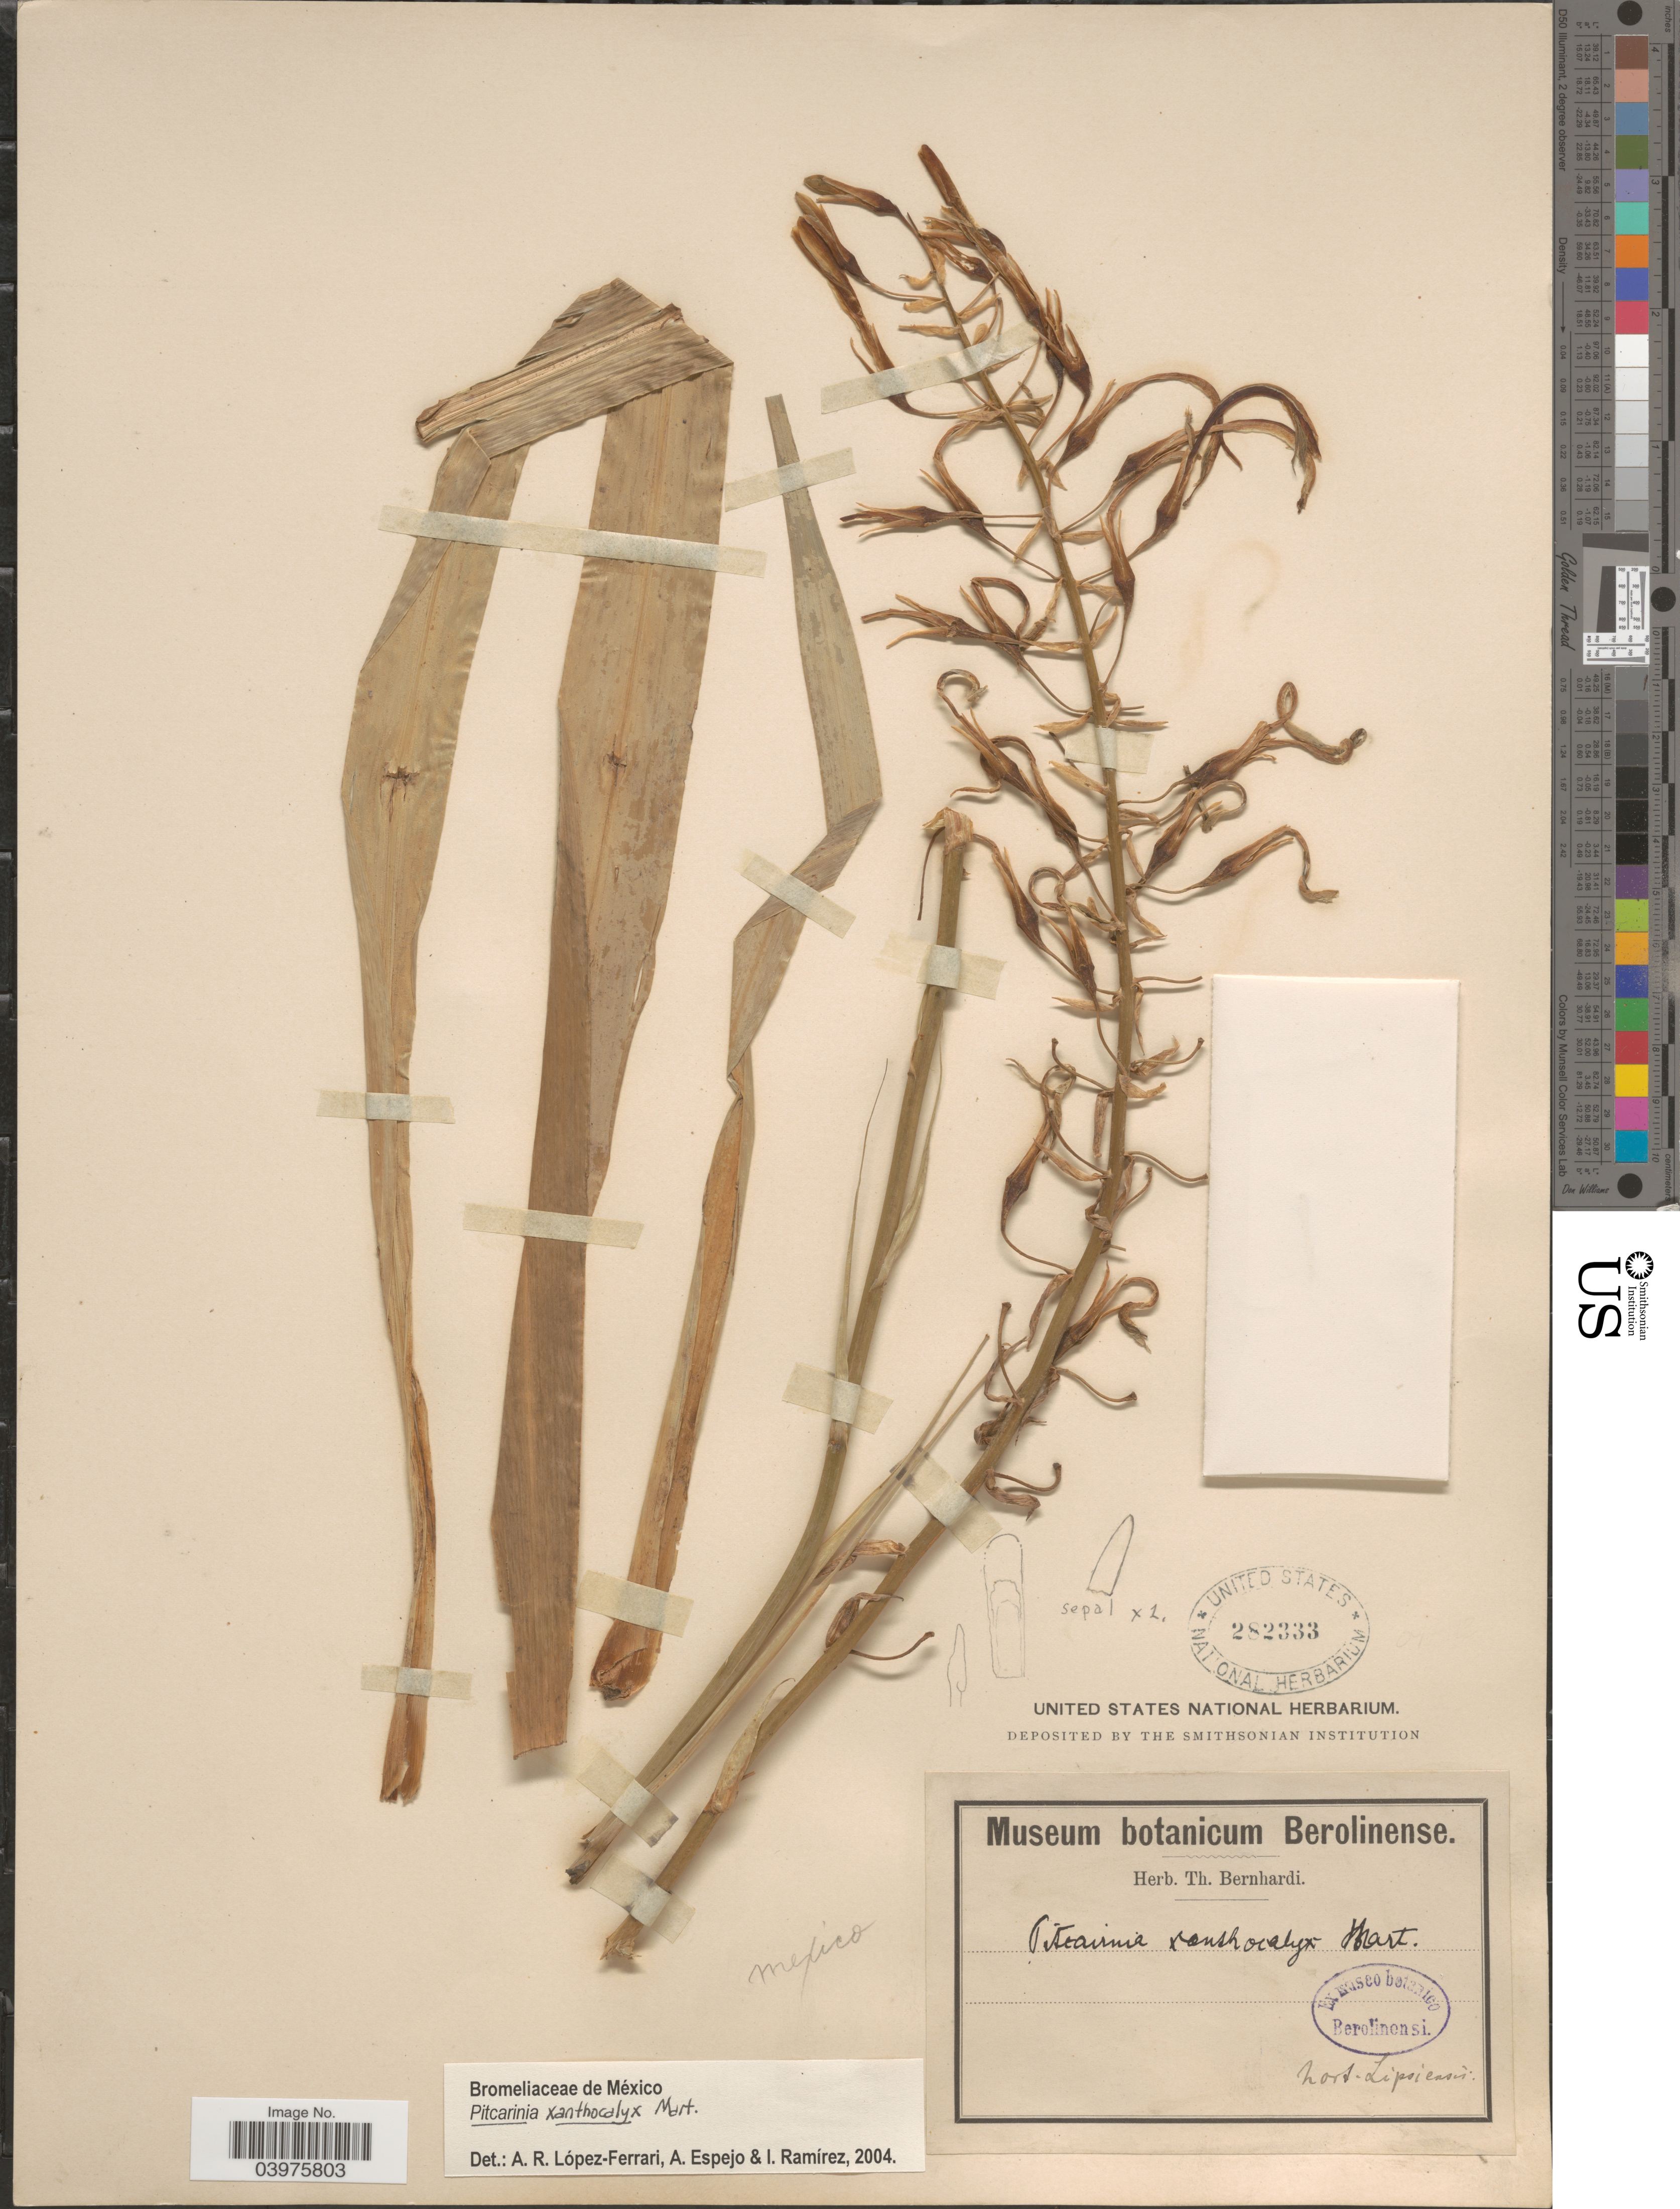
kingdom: Plantae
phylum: Tracheophyta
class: Liliopsida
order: Poales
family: Bromeliaceae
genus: Pitcairnia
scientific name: Pitcairnia xanthocalyx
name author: Mart.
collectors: Ex herb. Th. Bernhardi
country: Mexico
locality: Hort. Lipsiensis.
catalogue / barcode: US 282333